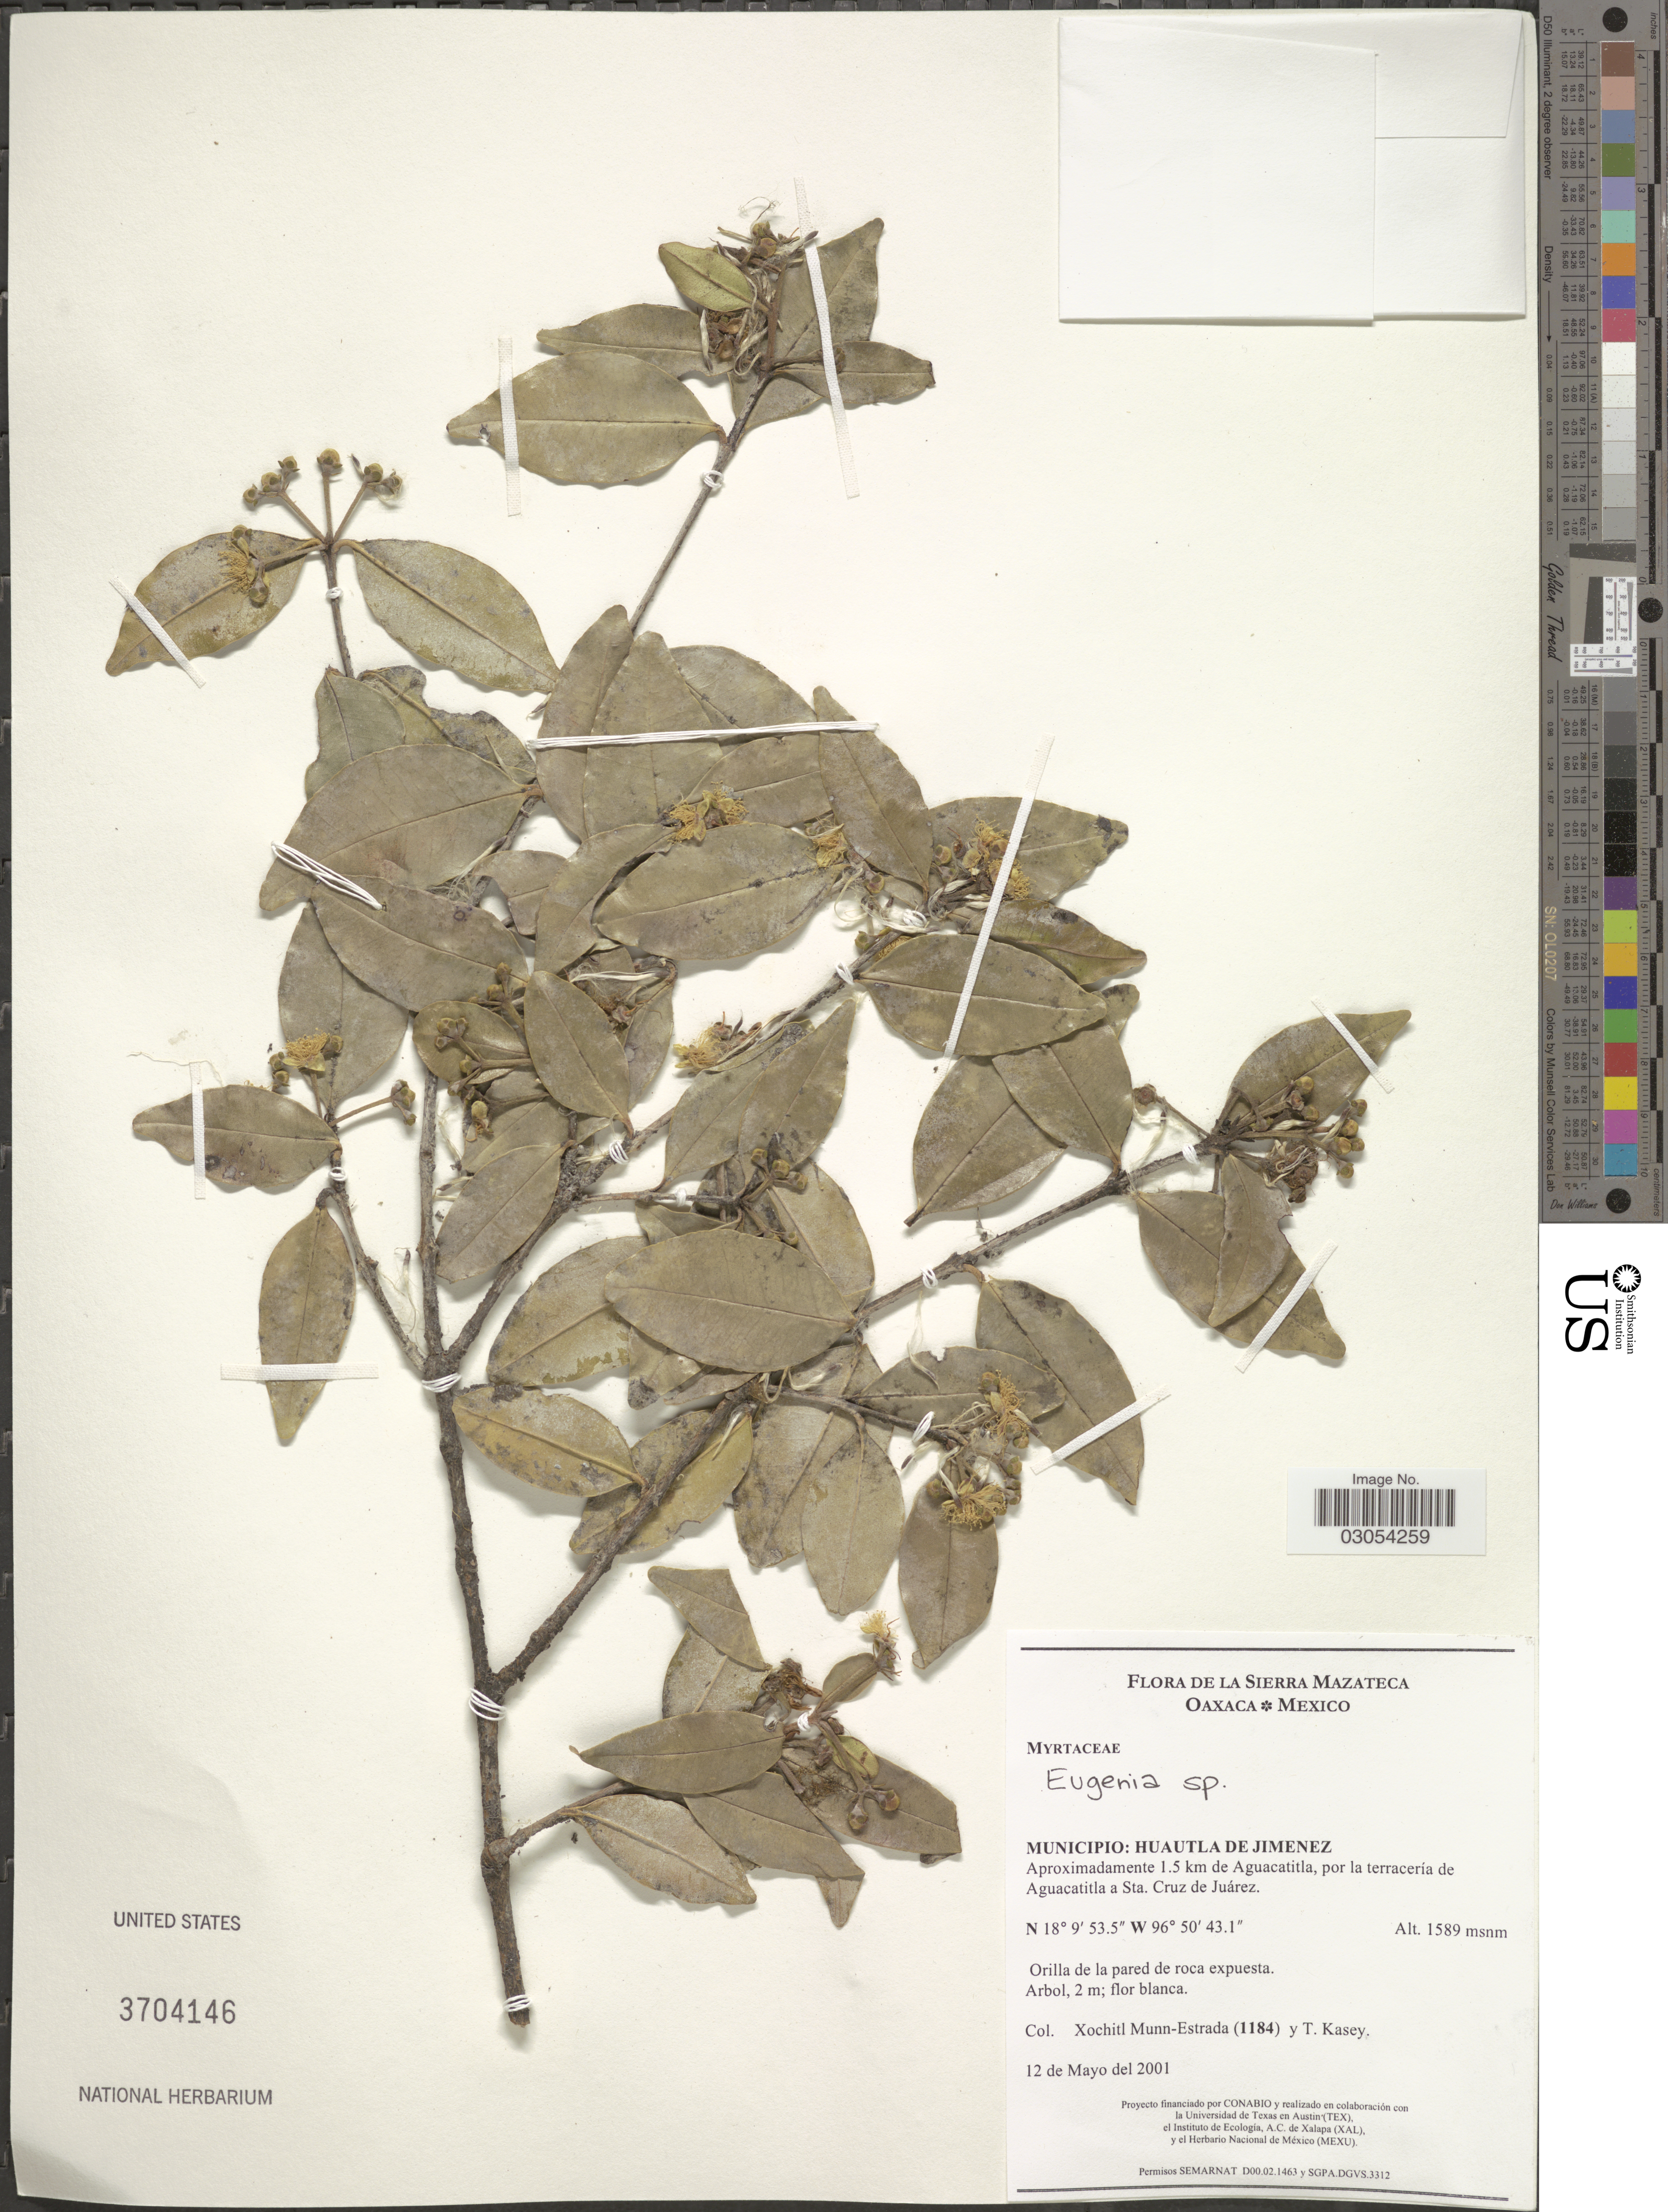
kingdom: Plantae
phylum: Tracheophyta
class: Magnoliopsida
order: Myrtales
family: Myrtaceae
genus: Eugenia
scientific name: Eugenia sp.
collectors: X. Munn-Estrada & T. Kasey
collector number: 1184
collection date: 2001-05-12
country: Mexico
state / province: Oaxaca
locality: Sierra Mazateca. Municipio: Huautla de Jimenez. Aproximadamente 1.5 km de Aguacatitla, por la terracería de Aguacatitla a Sta. Cruz de Juárez.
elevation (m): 1589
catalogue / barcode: US 3704146